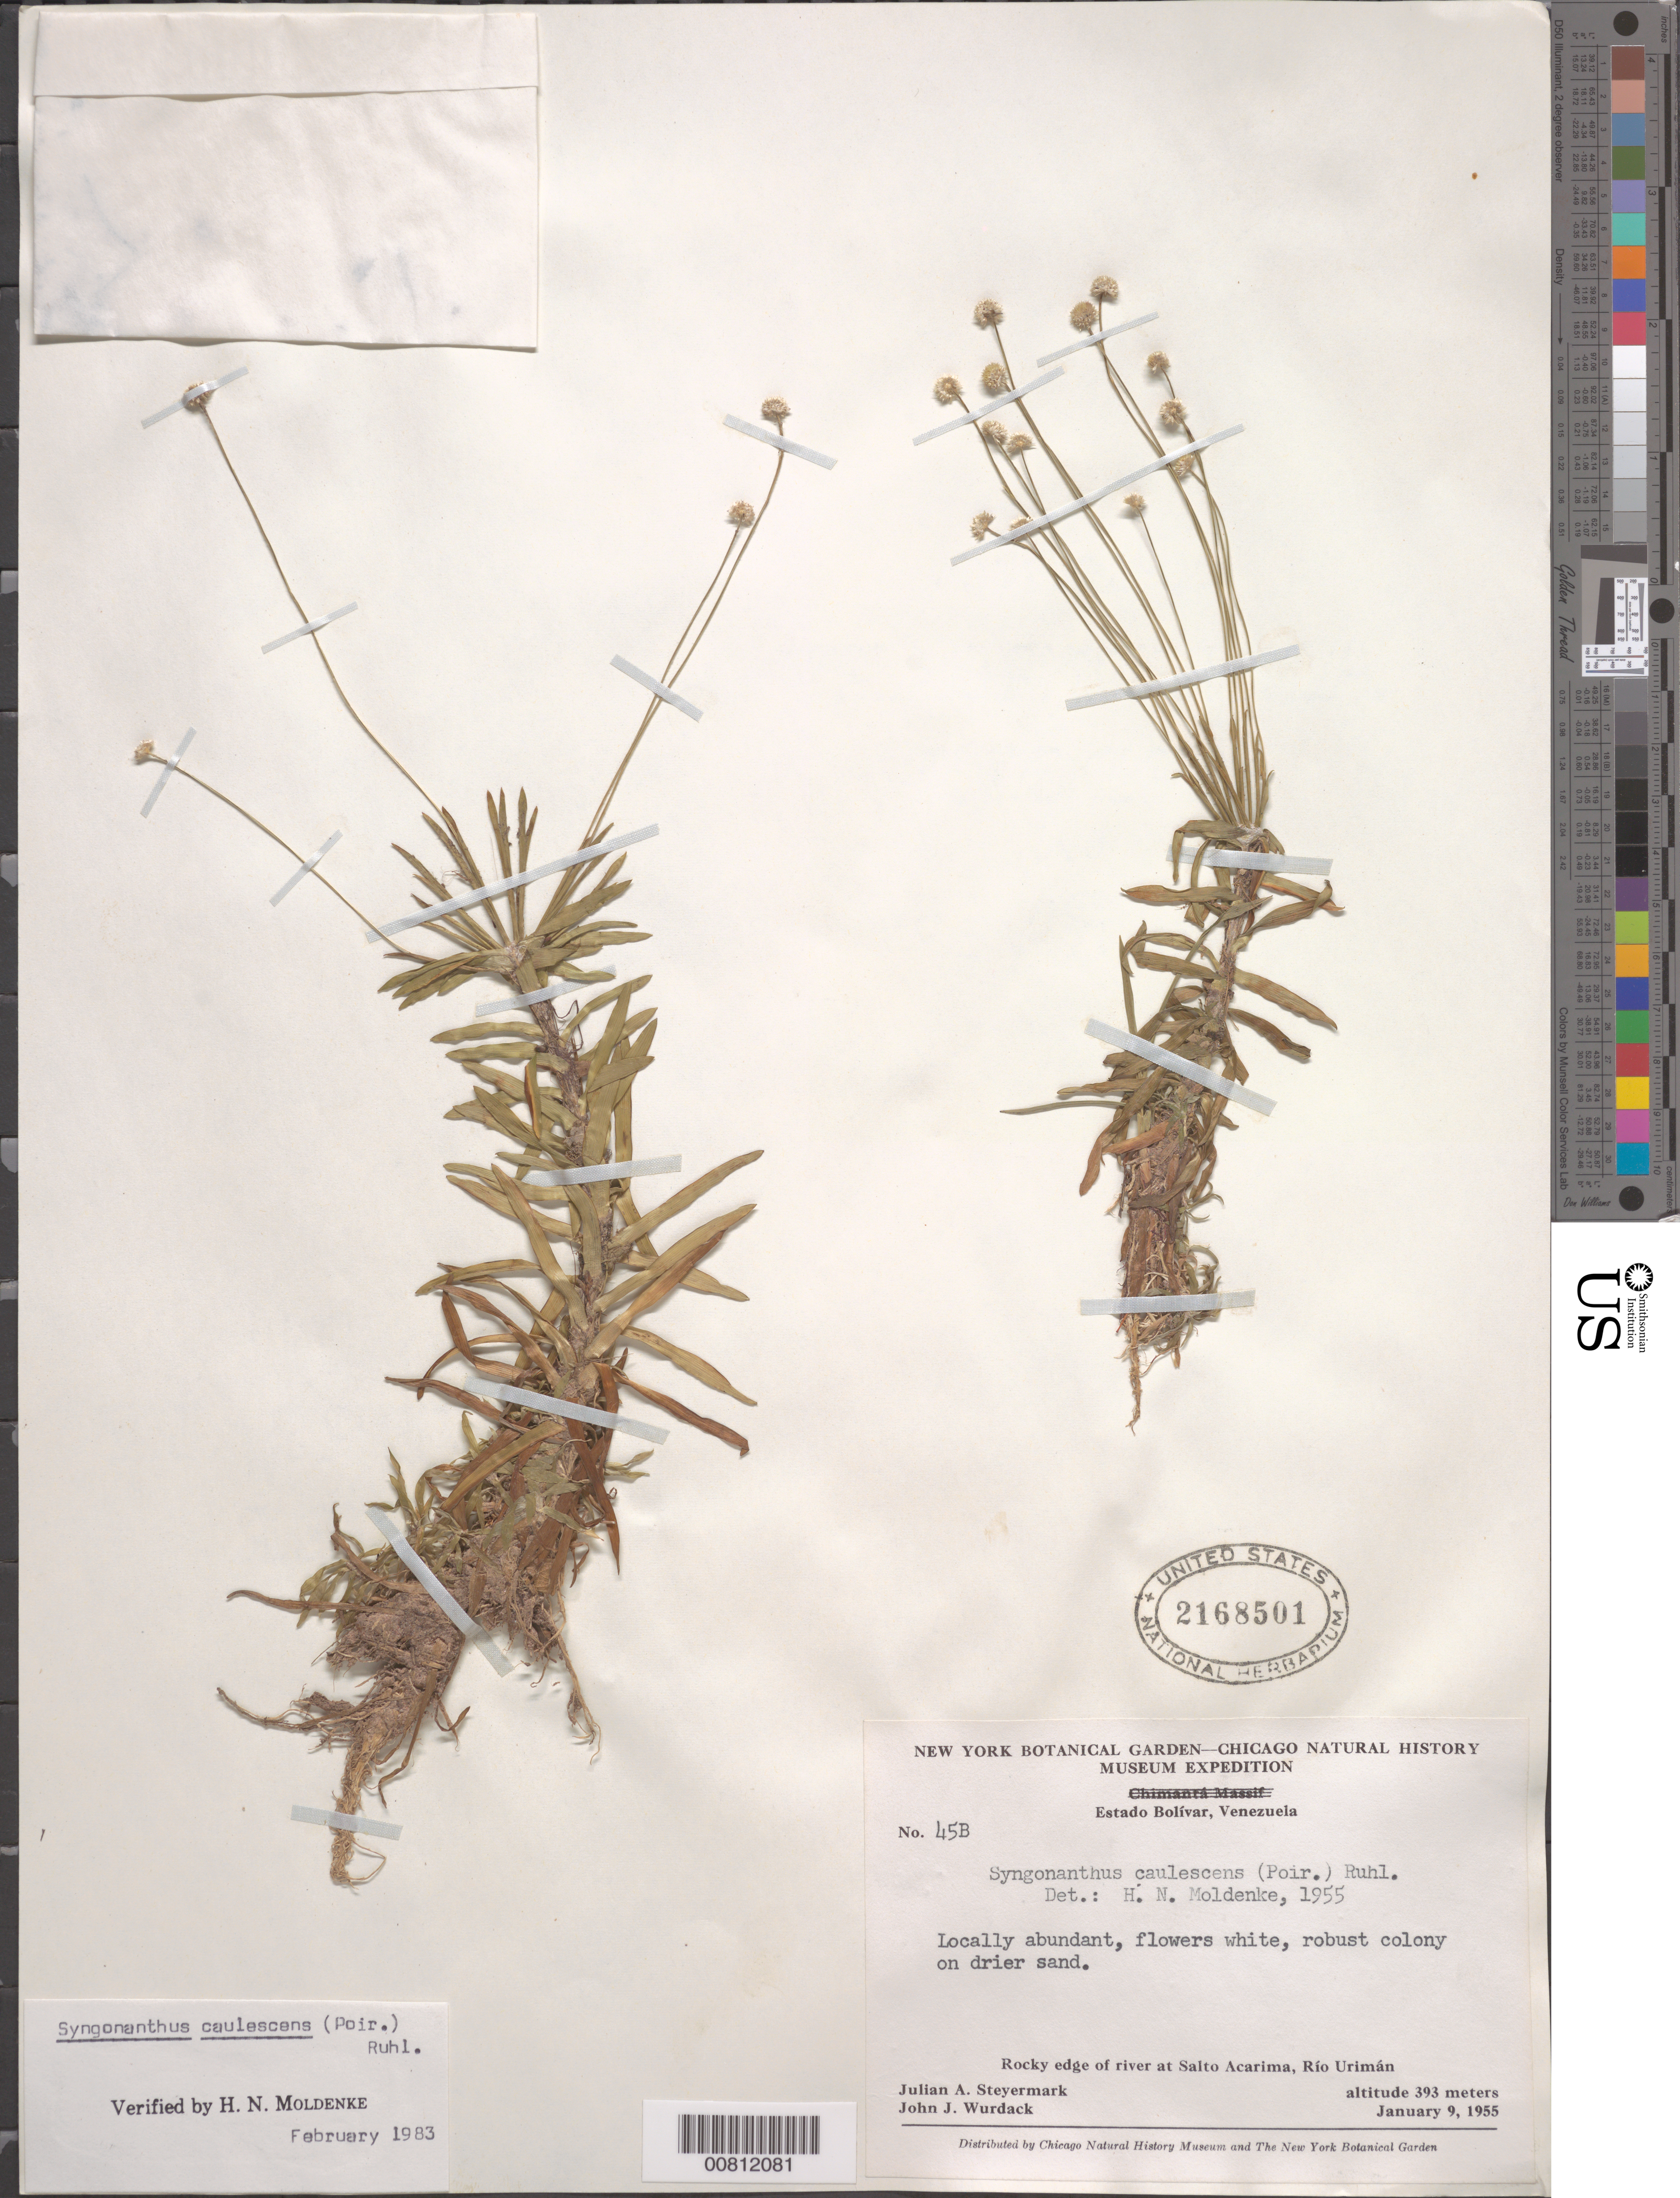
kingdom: Plantae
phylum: Tracheophyta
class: Liliopsida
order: Poales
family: Eriocaulaceae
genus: Syngonanthus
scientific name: Syngonanthus caulescens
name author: (Poir.) Ruhland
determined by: Moldenke, H. N.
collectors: J. Steyermark & J. J. Wurdack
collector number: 55 45 B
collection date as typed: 9-Jan-55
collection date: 1955-01-09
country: Venezuela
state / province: Bolívar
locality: Río Urimán, W bank, just above Salto Acarima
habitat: Rocky edge of river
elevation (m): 393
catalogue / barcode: US 2168501